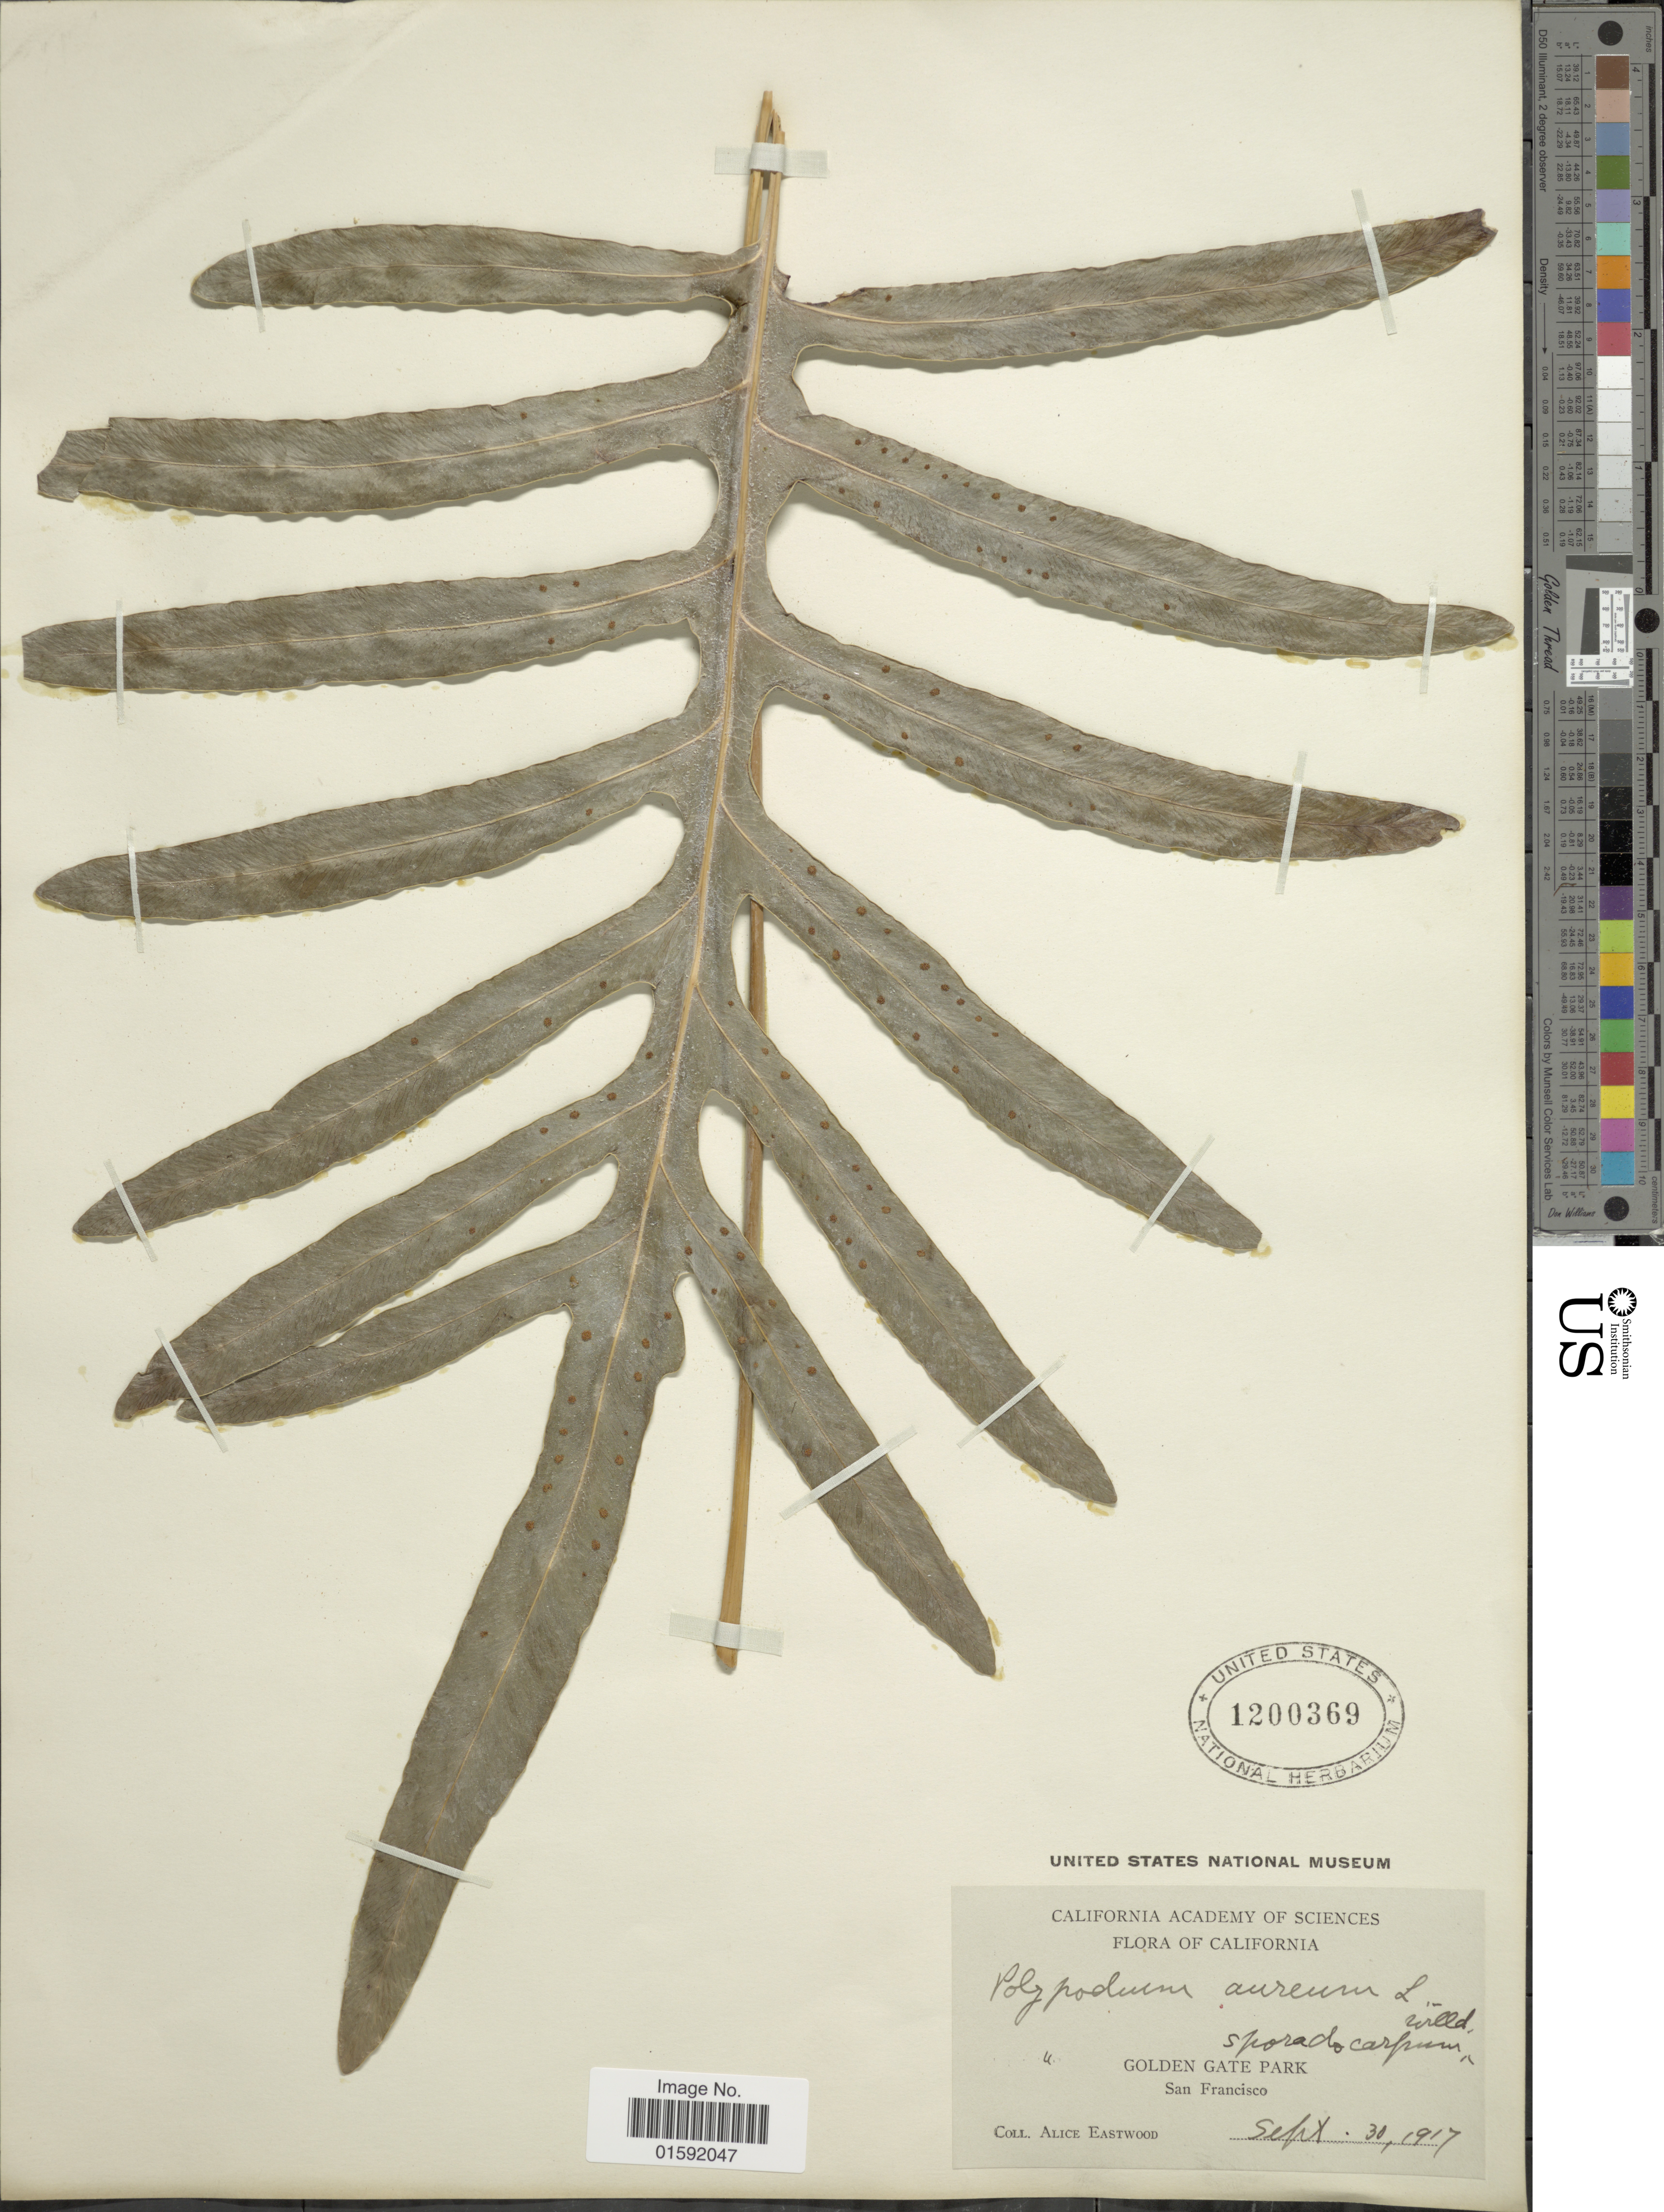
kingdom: Plantae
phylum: Tracheophyta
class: Polypodiopsida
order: Polypodiales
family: Polypodiaceae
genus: Phlebodium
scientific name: Phlebodium aureum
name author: (L.) J. Sm.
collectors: A. Eastwood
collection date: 1917-09-30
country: United States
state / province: California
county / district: San Francisco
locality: San Francisco, Golden Gate Park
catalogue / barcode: US 1200369